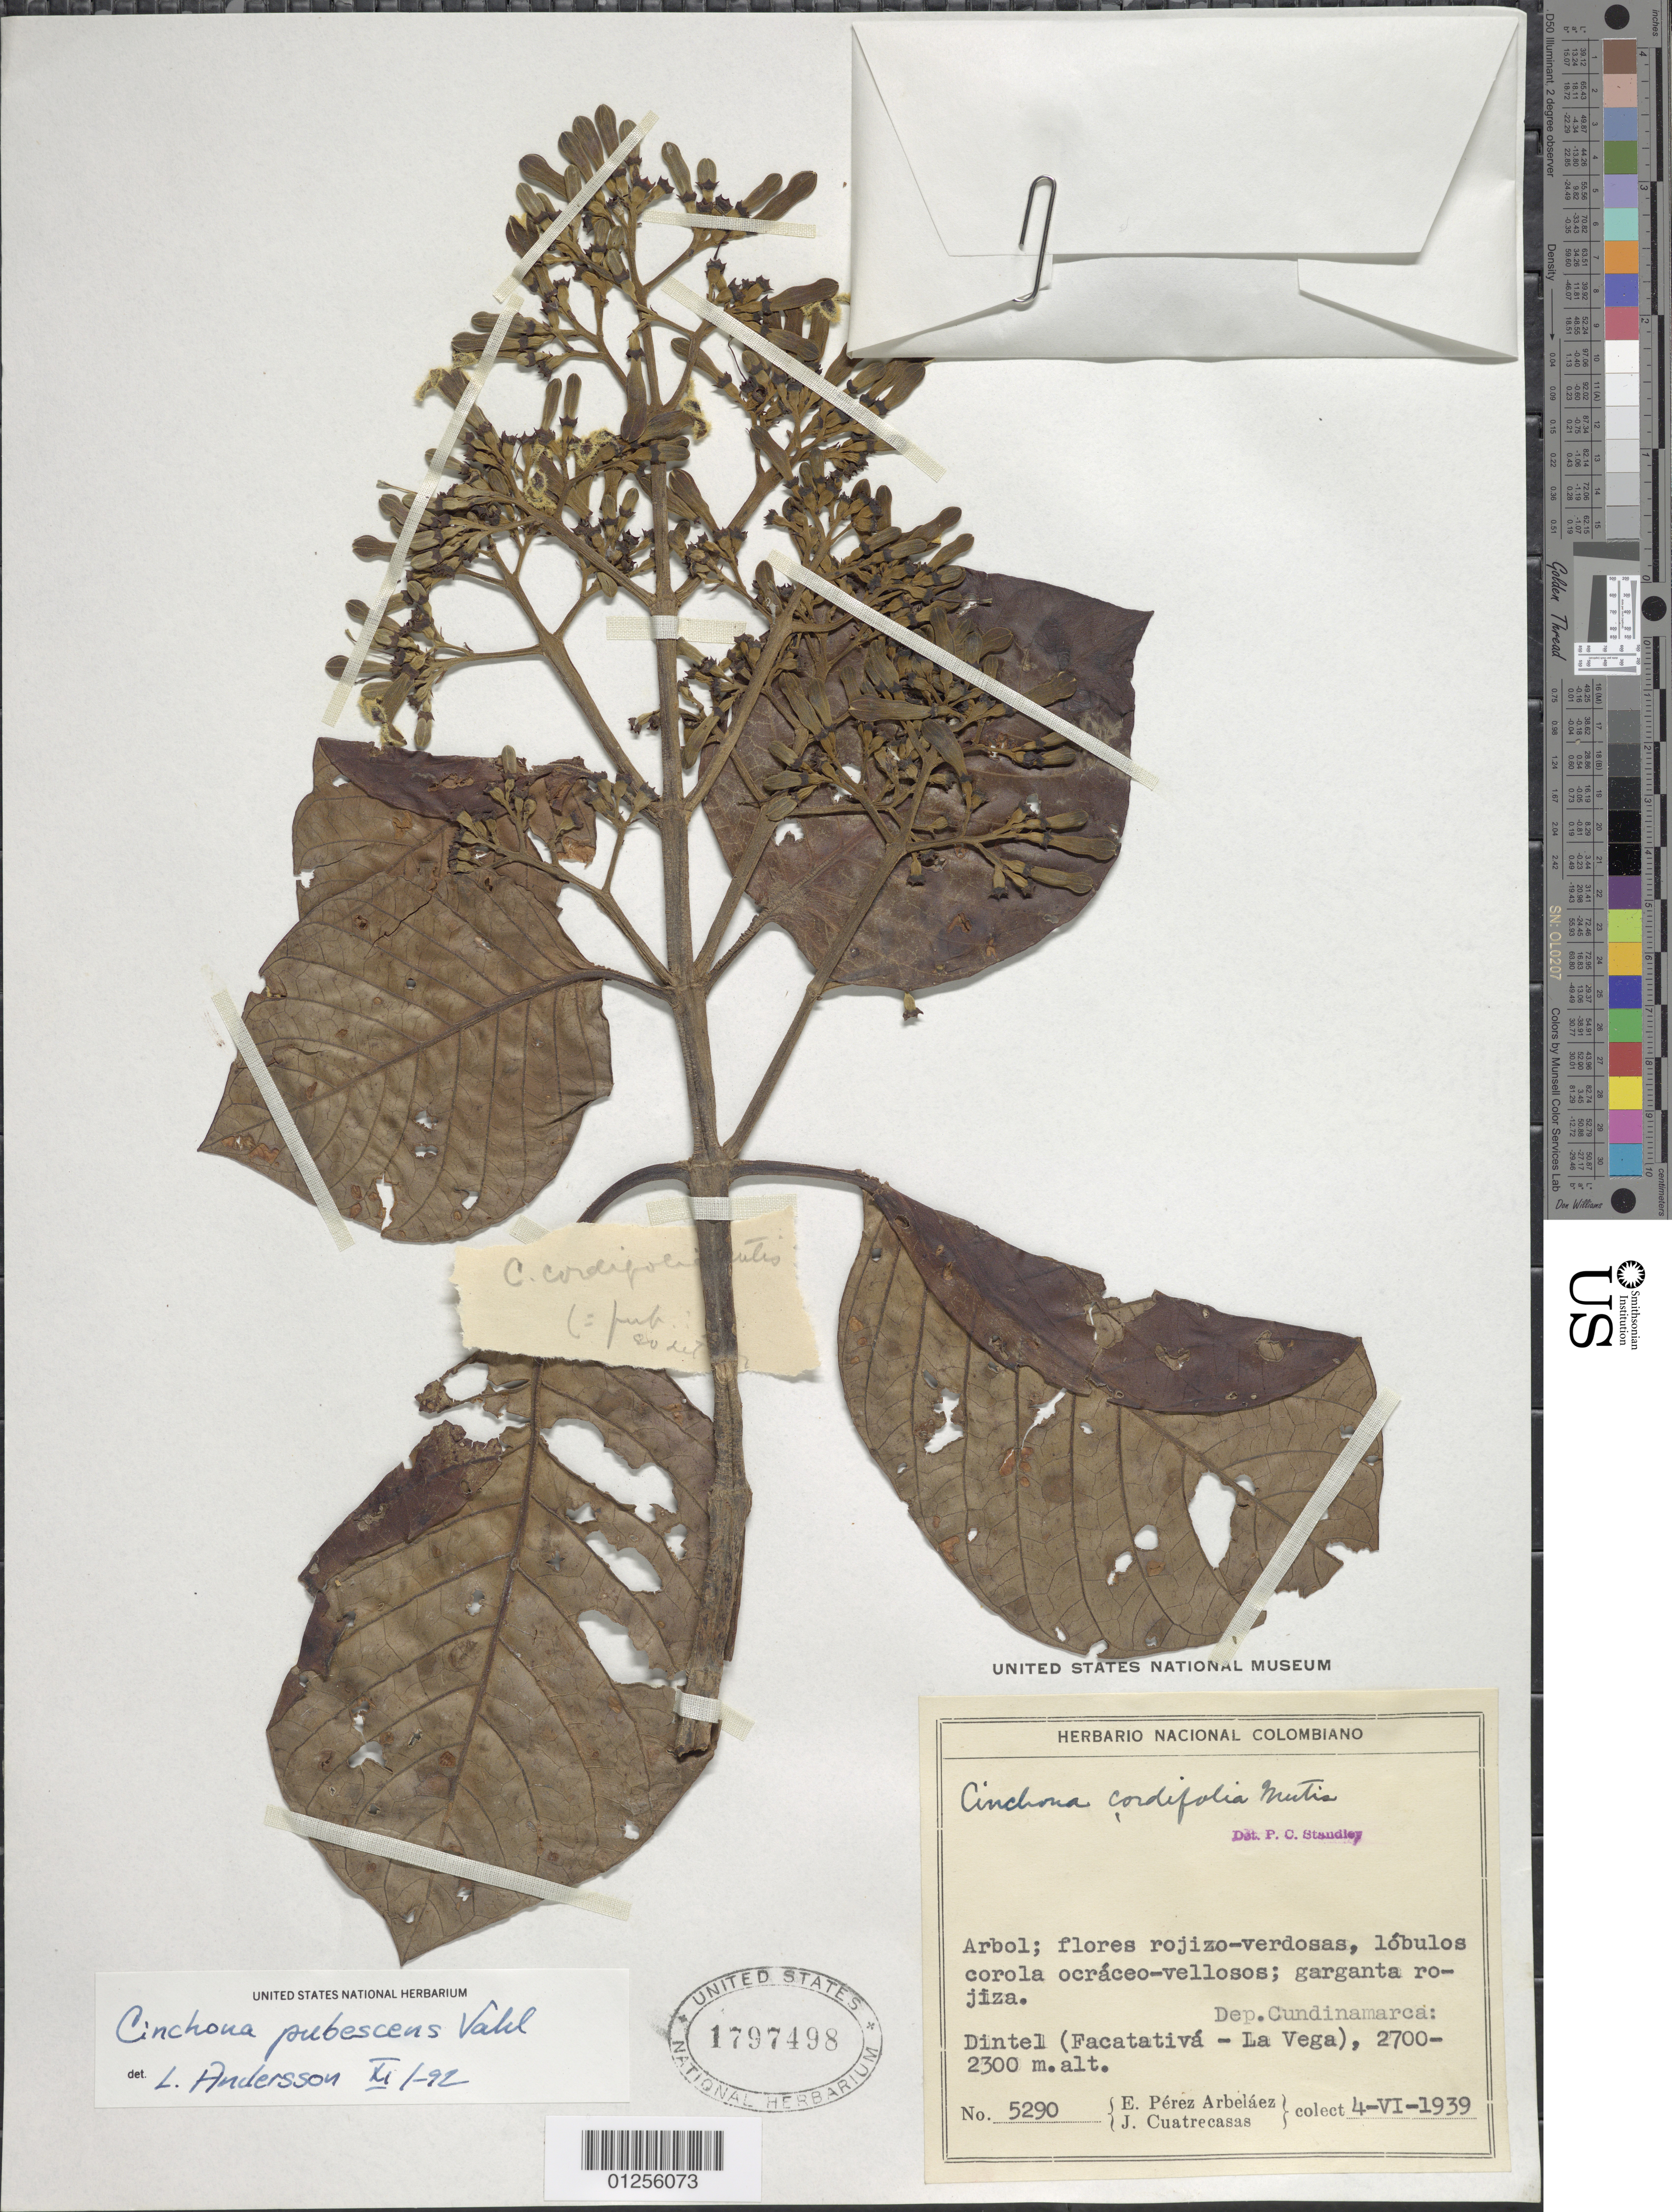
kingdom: Plantae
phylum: Tracheophyta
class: Magnoliopsida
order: Gentianales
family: Rubiaceae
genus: Cinchona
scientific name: Cinchona pubescens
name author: Vahl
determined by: Anderson, L.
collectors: E. Pérez Arbeláez & J. Cuatrecasas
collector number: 5290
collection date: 1939-06-04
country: Colombia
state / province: Cundinamarca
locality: La Vega: prado subserial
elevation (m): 1300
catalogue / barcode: US 1797498